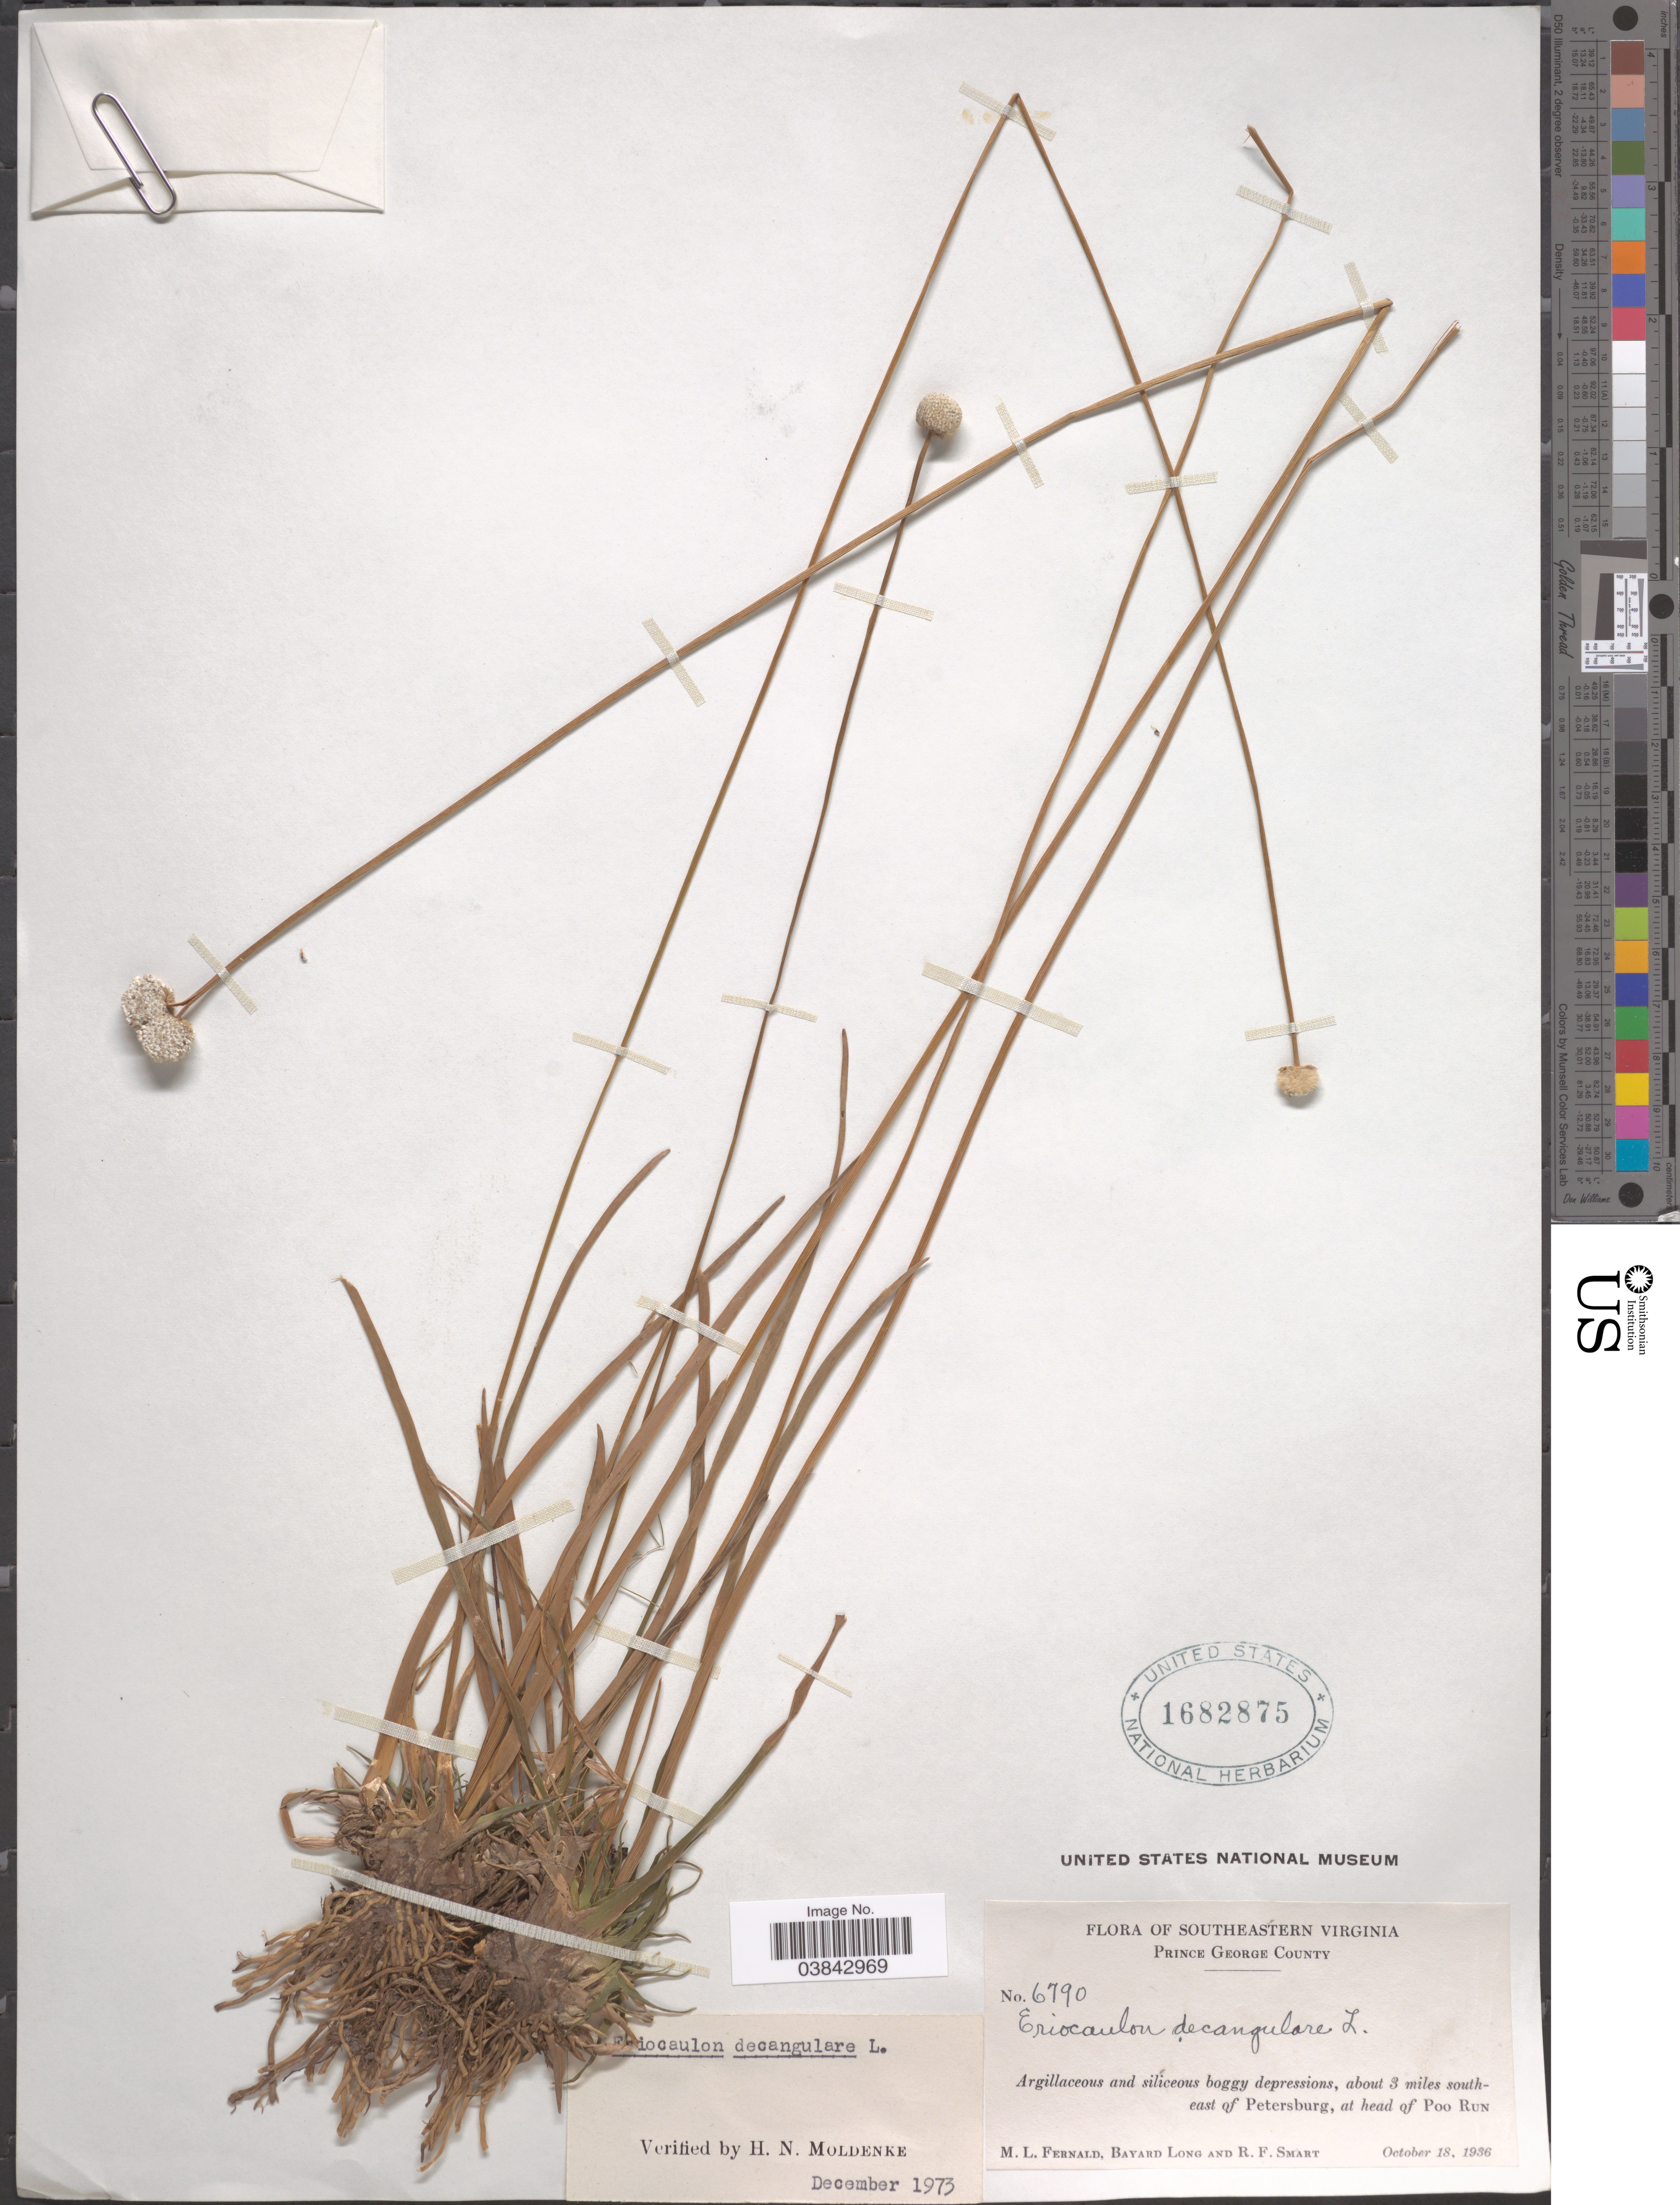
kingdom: Plantae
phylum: Tracheophyta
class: Liliopsida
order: Poales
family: Eriocaulaceae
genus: Eriocaulon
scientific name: Eriocaulon decangulare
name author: L.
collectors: M. L. Fernald, B. Long & R. Smart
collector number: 6790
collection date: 1936-10-18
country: United States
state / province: Virginia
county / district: Prince George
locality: Southeastern Virginia. Prince George County. About 3 miles southeast of Petersburg, at head of Poo Run.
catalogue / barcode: US 1682875